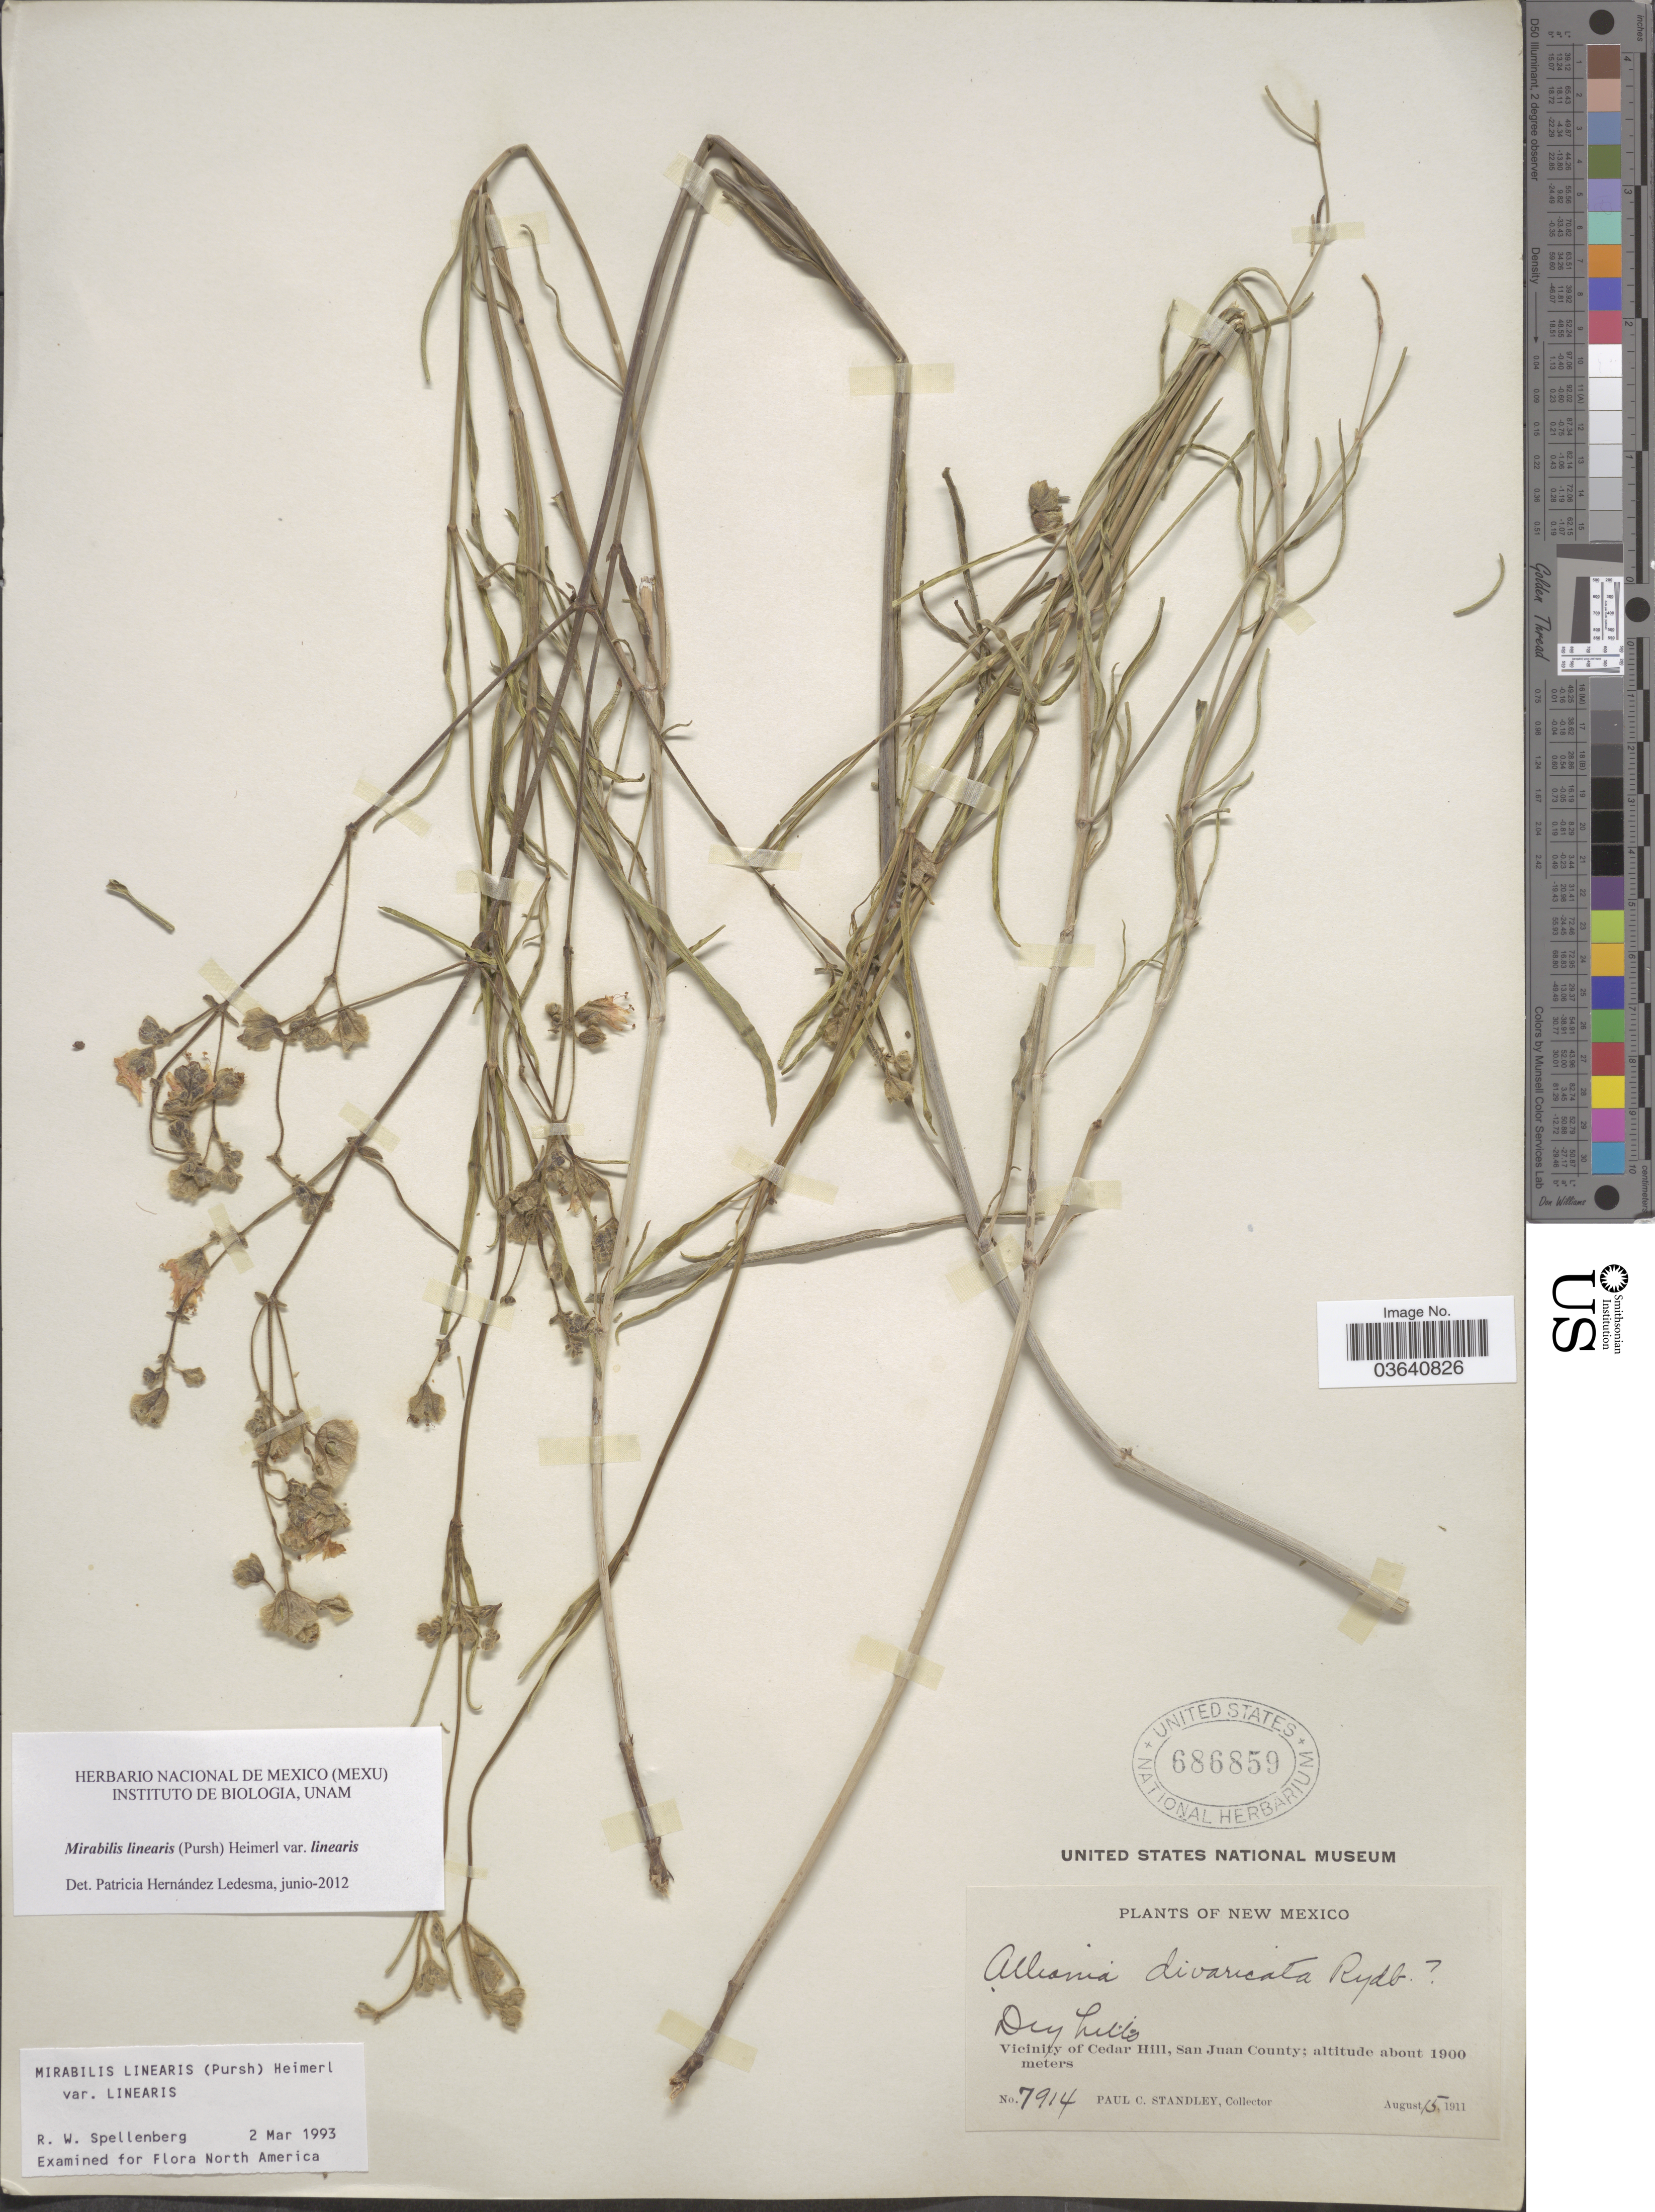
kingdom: Plantae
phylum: Tracheophyta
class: Magnoliopsida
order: Caryophyllales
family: Nyctaginaceae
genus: Mirabilis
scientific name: Mirabilis linearis var. linearis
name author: (Pursh) Heimerl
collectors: P. C. Standley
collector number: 7914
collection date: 1911-08-15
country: United States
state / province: New Mexico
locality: Vicinity of Cedar Hill, San Juan County.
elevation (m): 1900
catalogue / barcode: US 686859